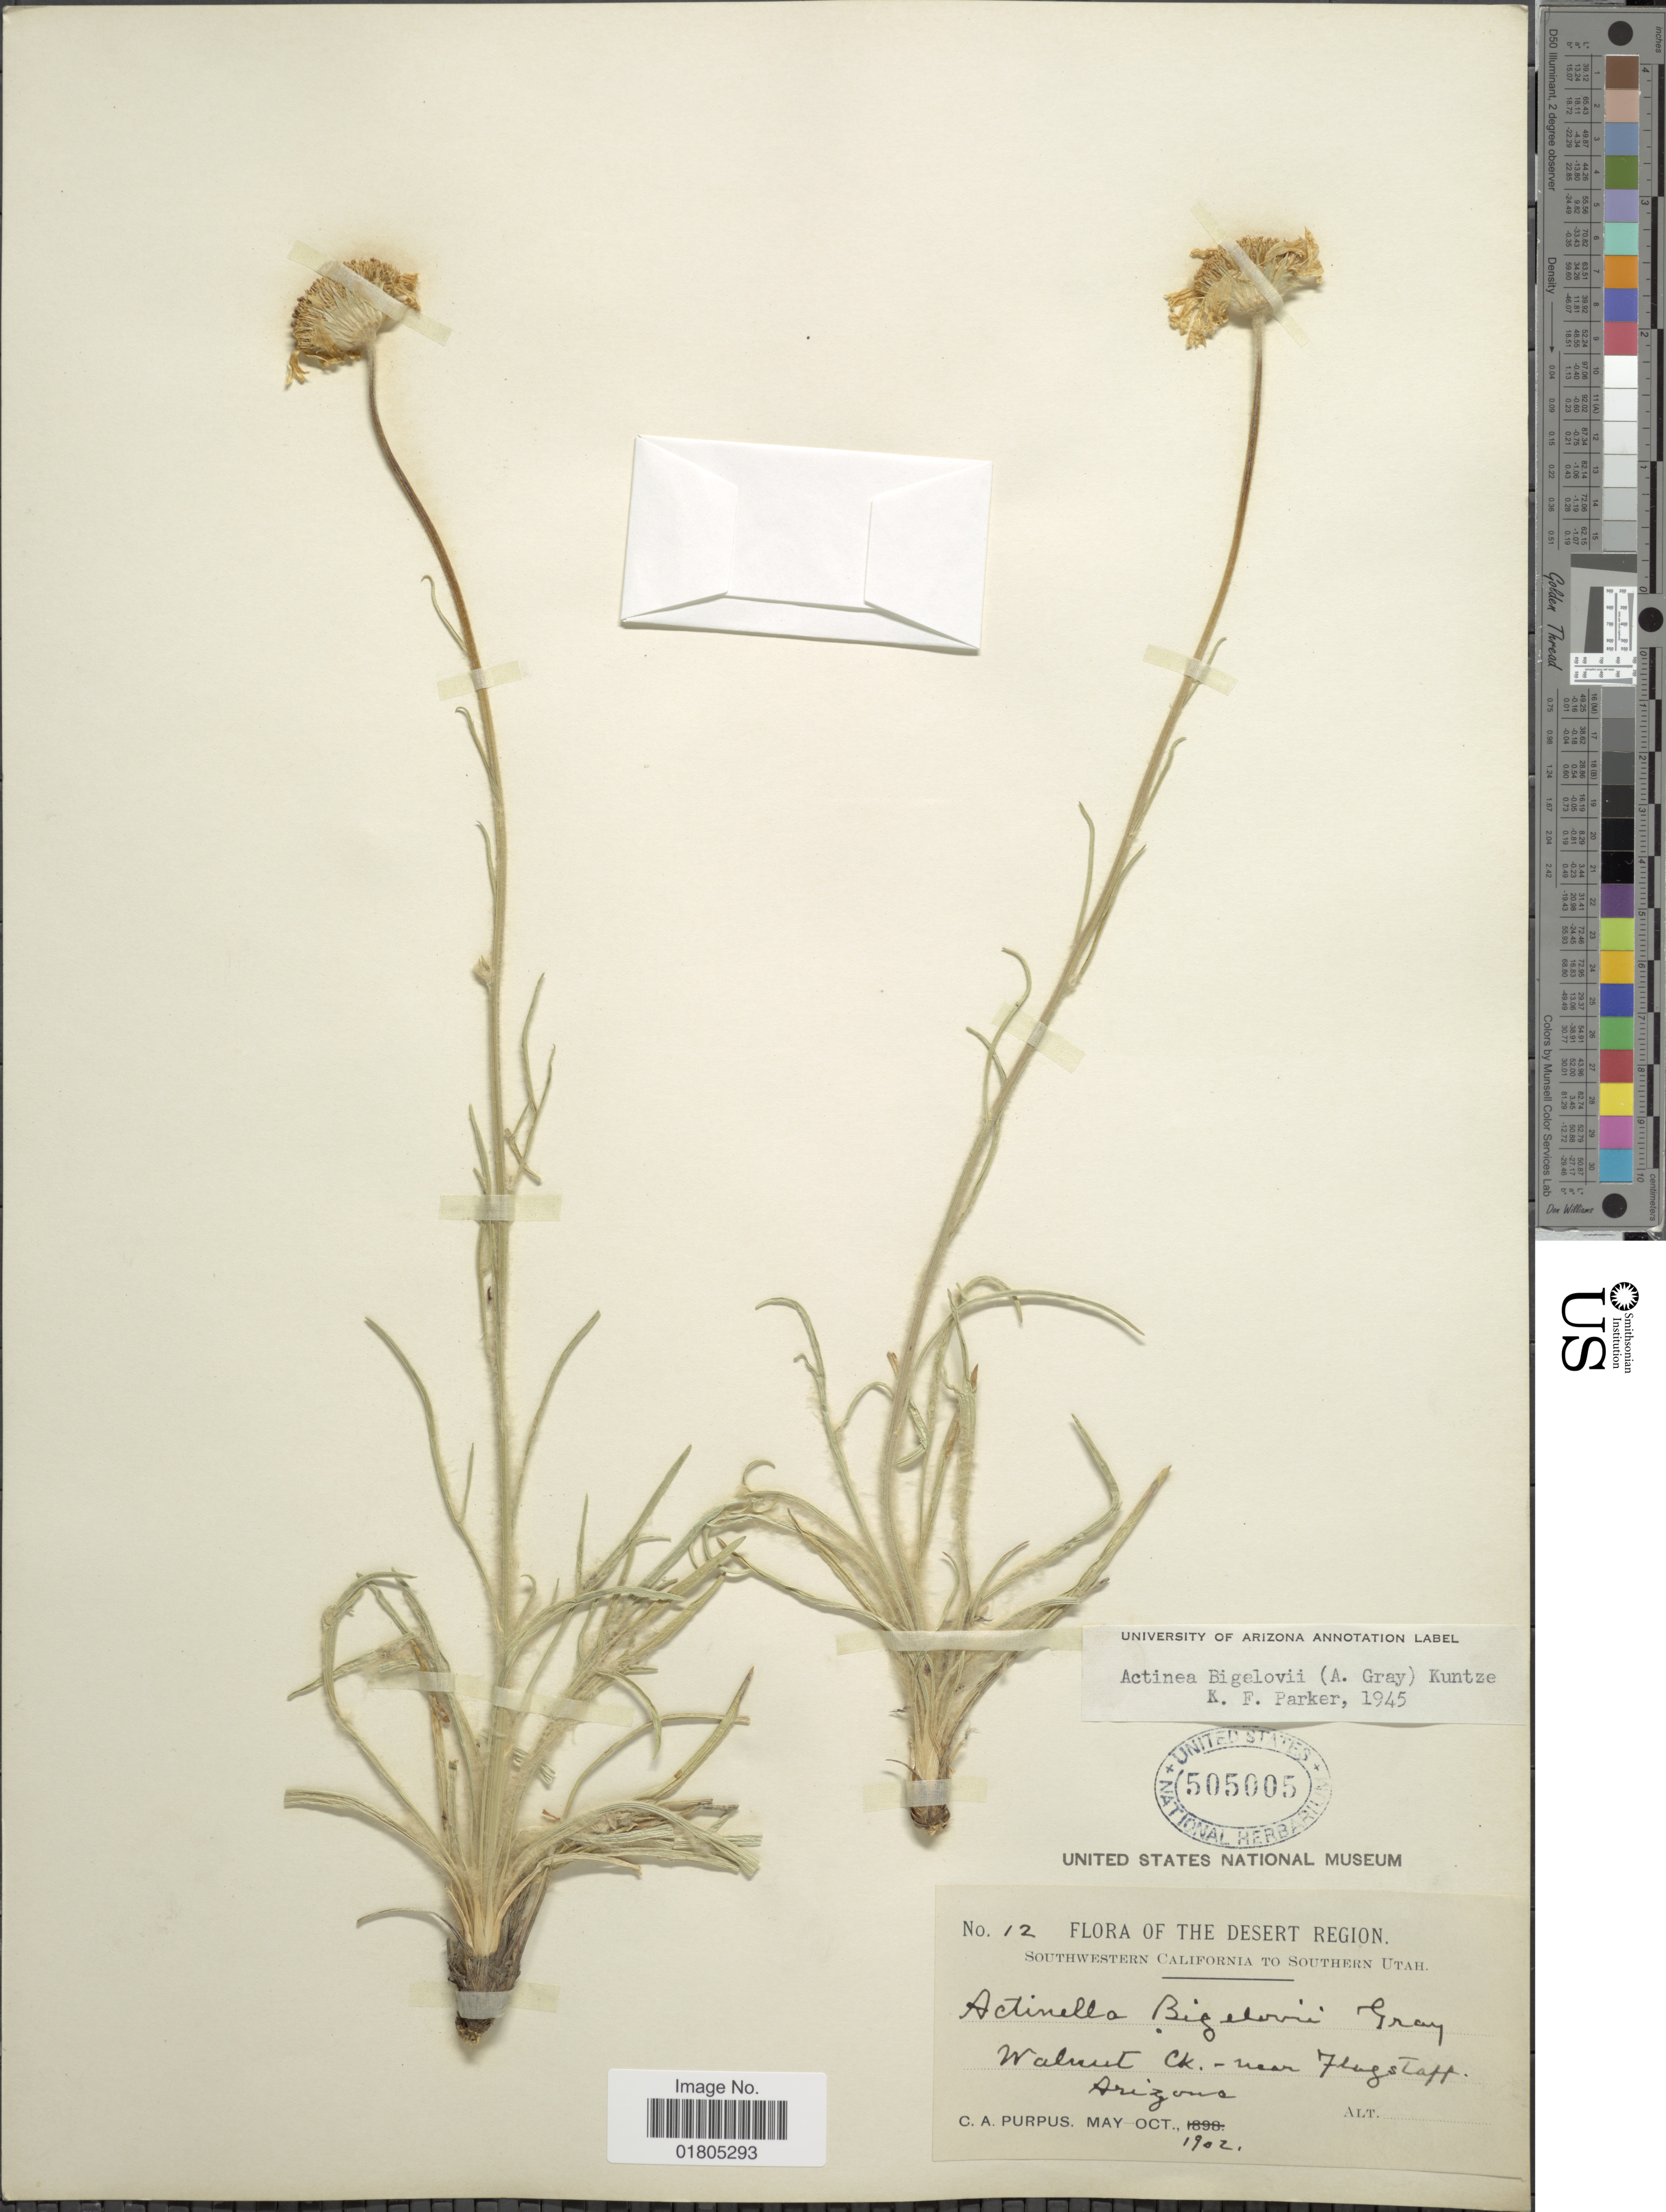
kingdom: Plantae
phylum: Tracheophyta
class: Magnoliopsida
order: Asterales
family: Asteraceae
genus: Actinea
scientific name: Actinea bigelovii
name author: (A. Gray) Kuntze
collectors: C. A. Purpus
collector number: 12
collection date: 1902-05/1902-10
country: United States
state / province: Arizona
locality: The Desert Region, Walnut Ck, near Flagstaff, Arizona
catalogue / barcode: US 505005